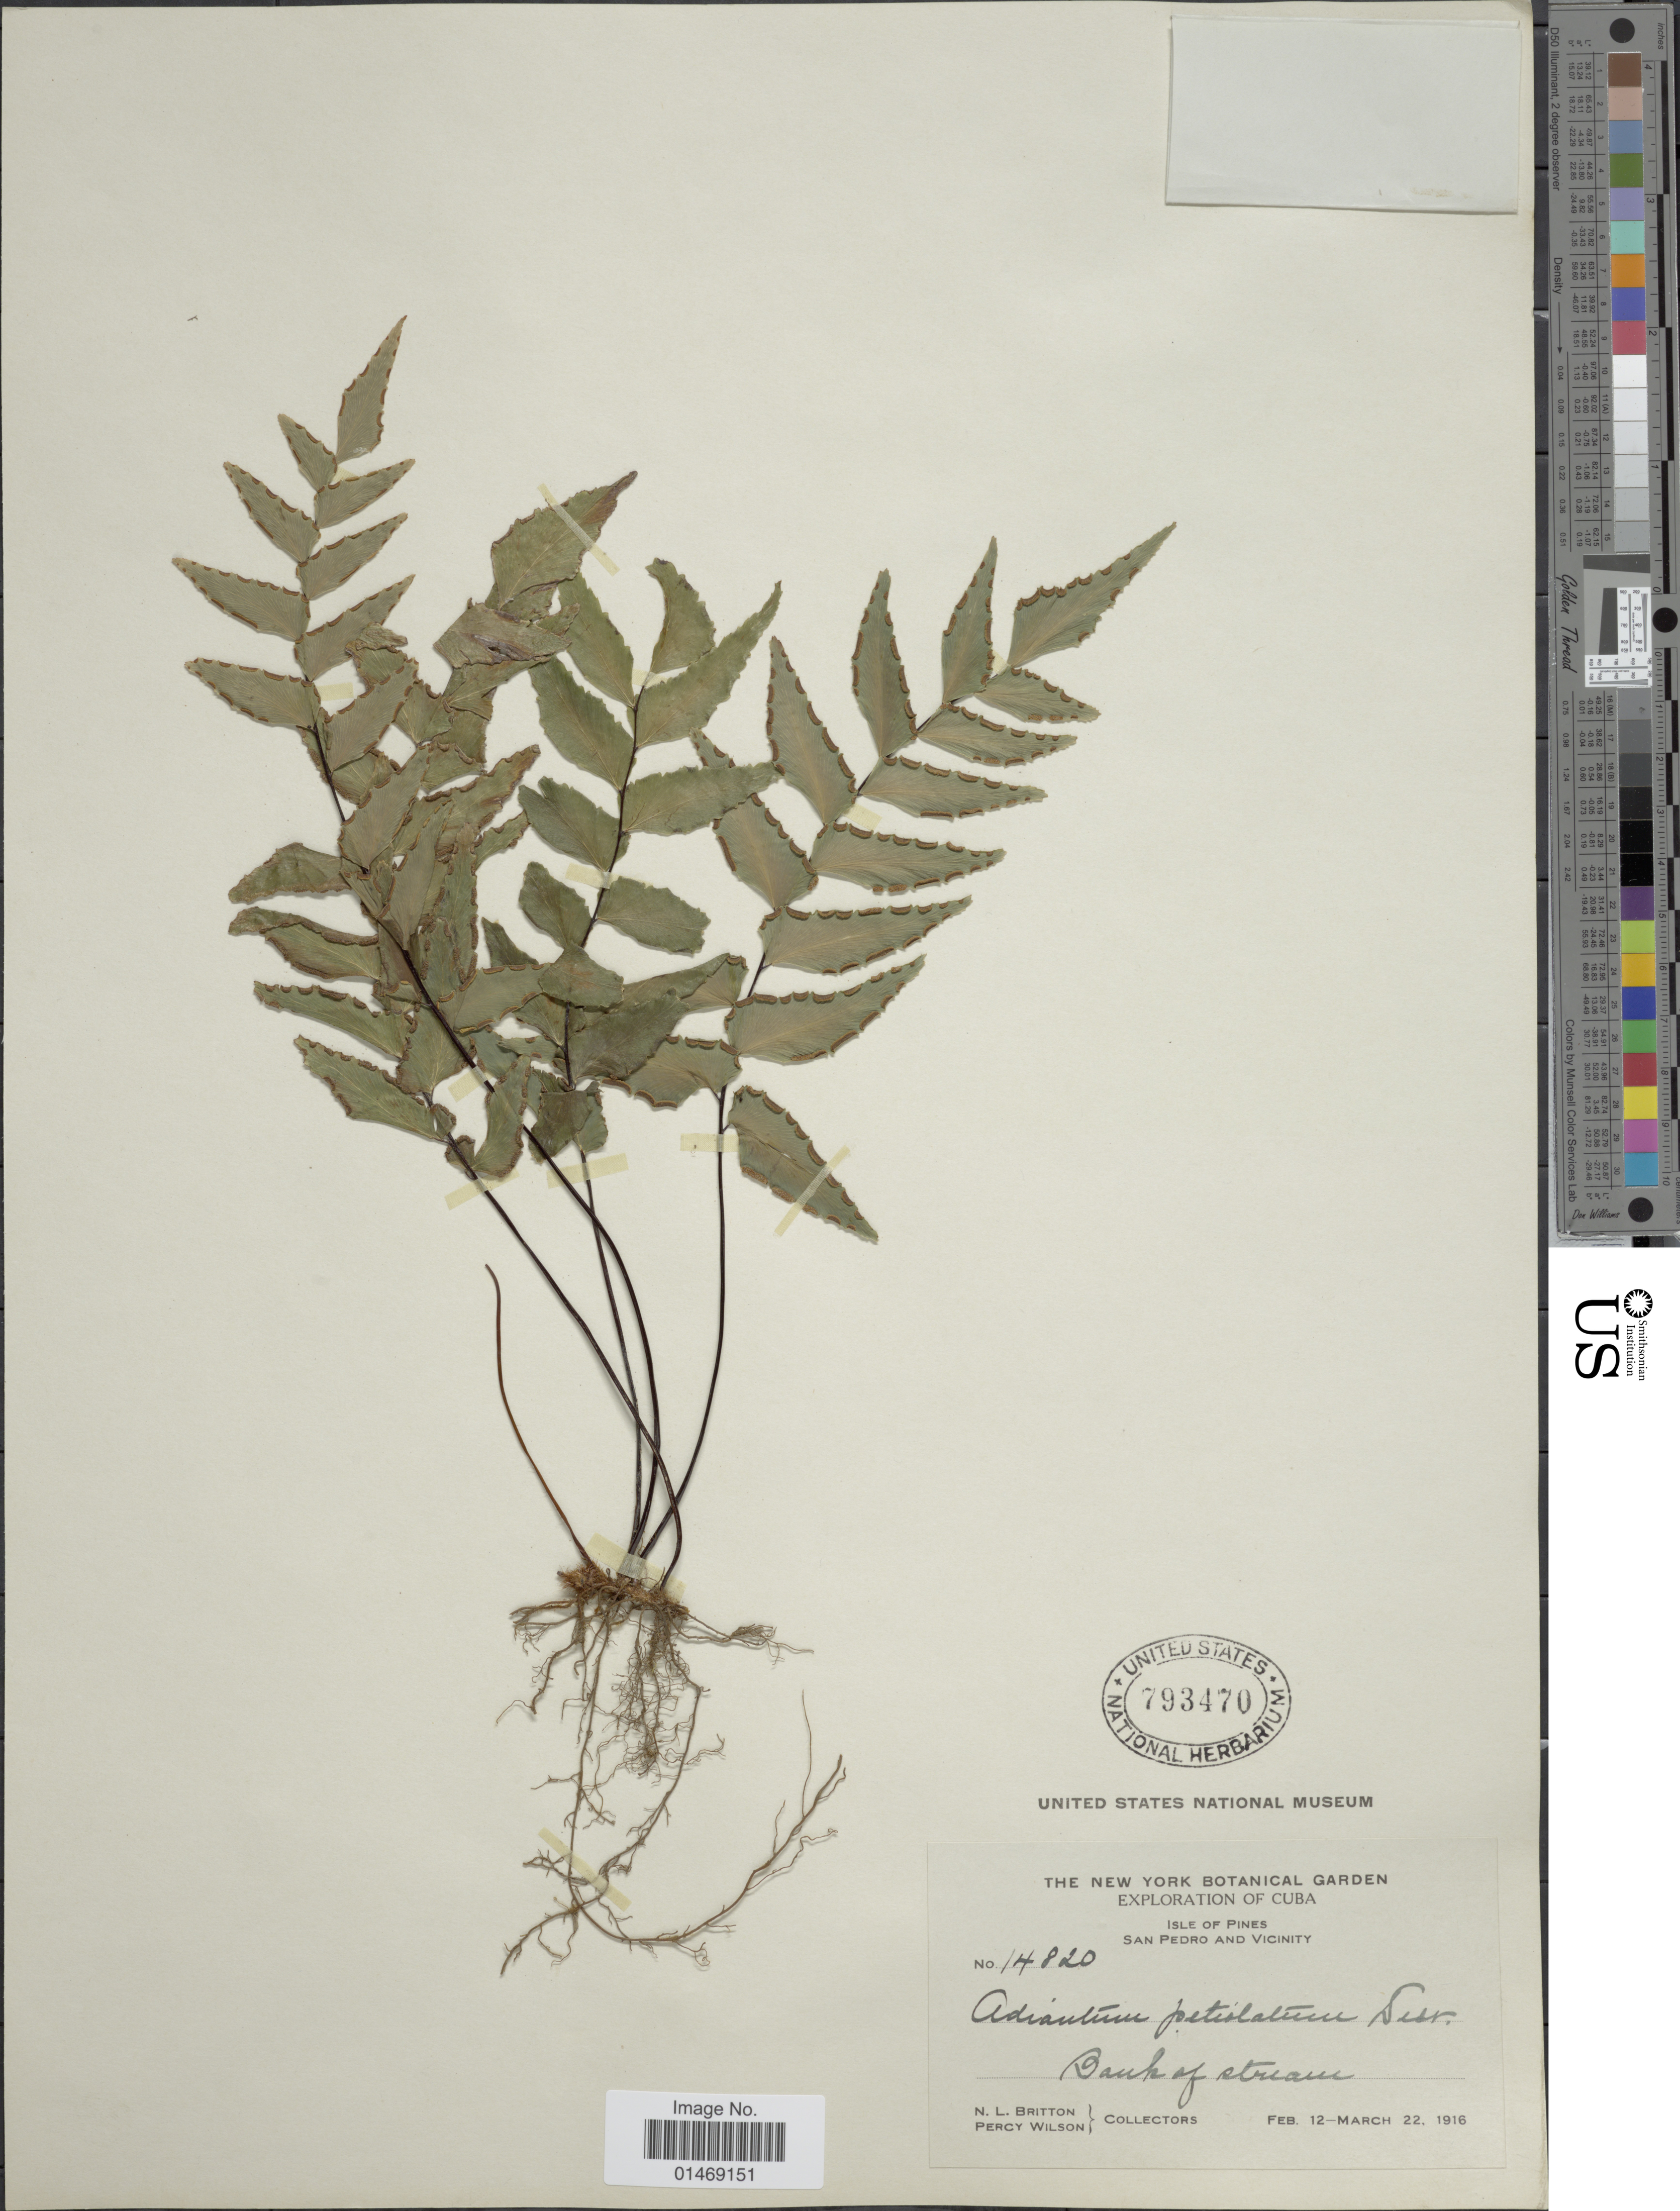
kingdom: Plantae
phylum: Tracheophyta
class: Polypodiopsida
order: Polypodiales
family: Pteridaceae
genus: Adiantum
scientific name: Adiantum petiolatum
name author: Desv.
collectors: N. Britton & P. Wilson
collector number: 14820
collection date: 1916-02-12/1916-03-22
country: Cuba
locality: Isle of Pines, San Pedro and Vicinity, Bank of stream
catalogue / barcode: US 793470